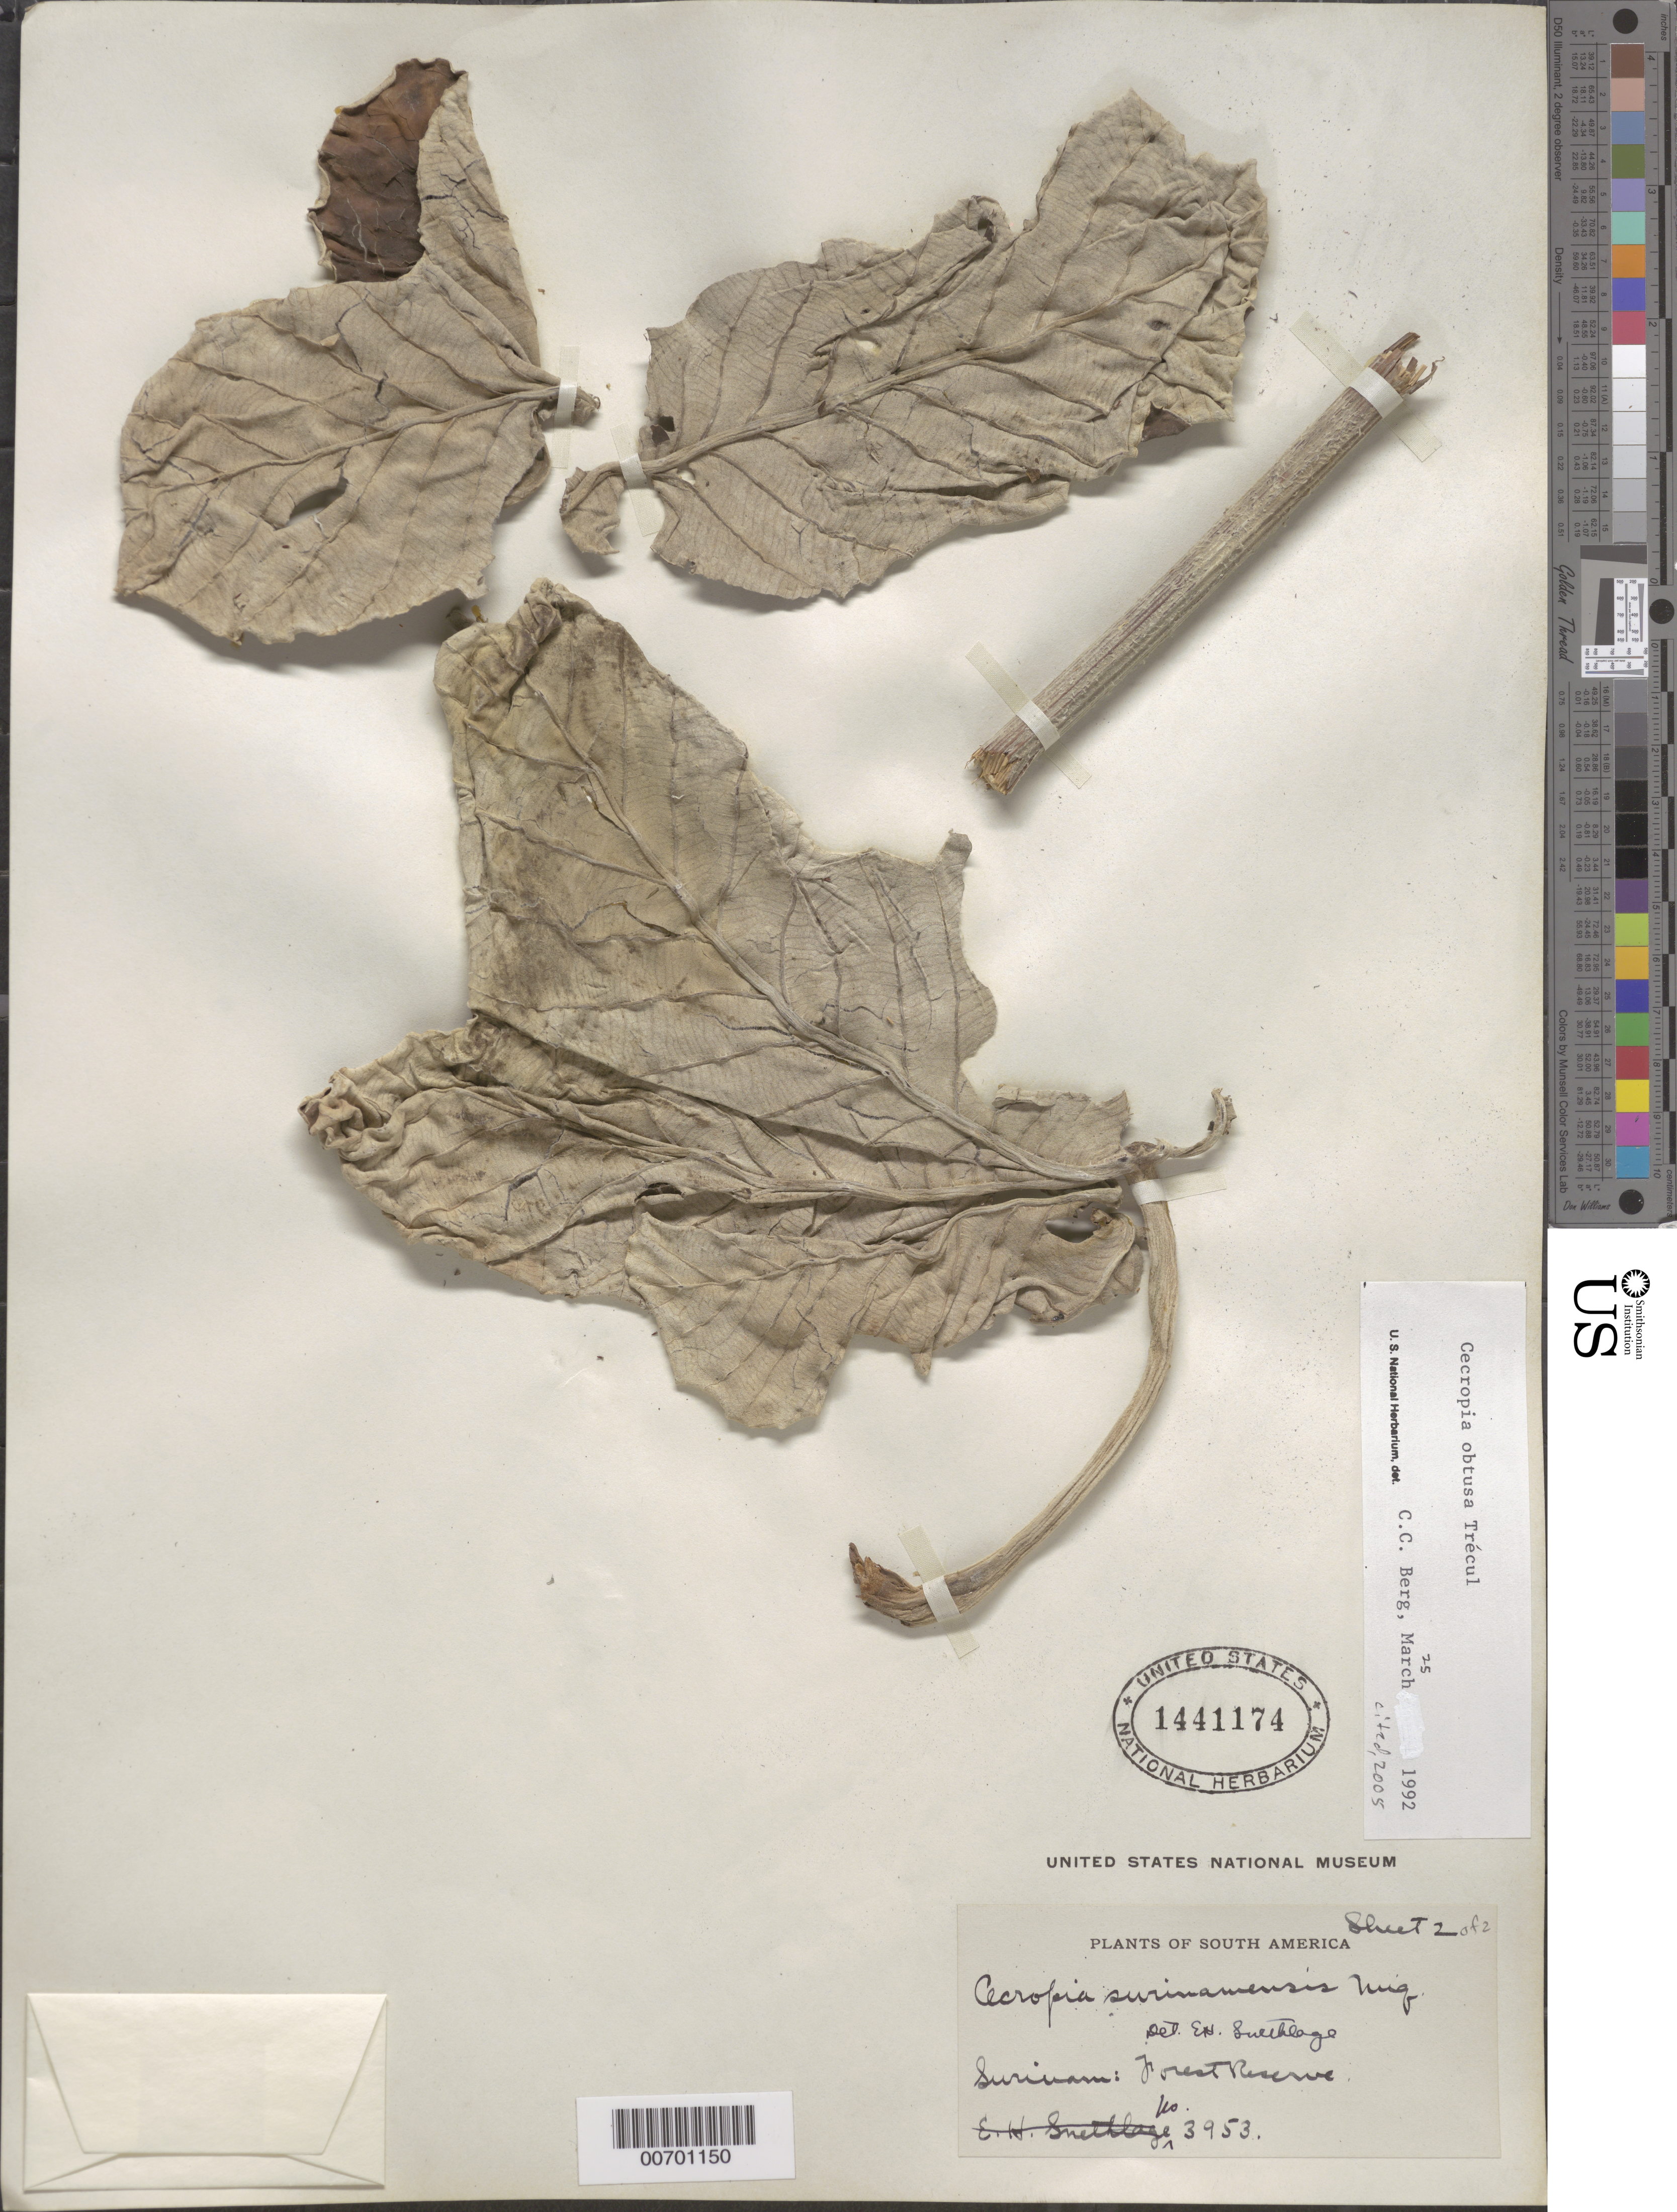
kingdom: Plantae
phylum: Tracheophyta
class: Magnoliopsida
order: Rosales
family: Urticaceae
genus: Cecropia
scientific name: Cecropia obtusa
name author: Trécul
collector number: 3953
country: Suriname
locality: Forest Reserve.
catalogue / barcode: US 1441174